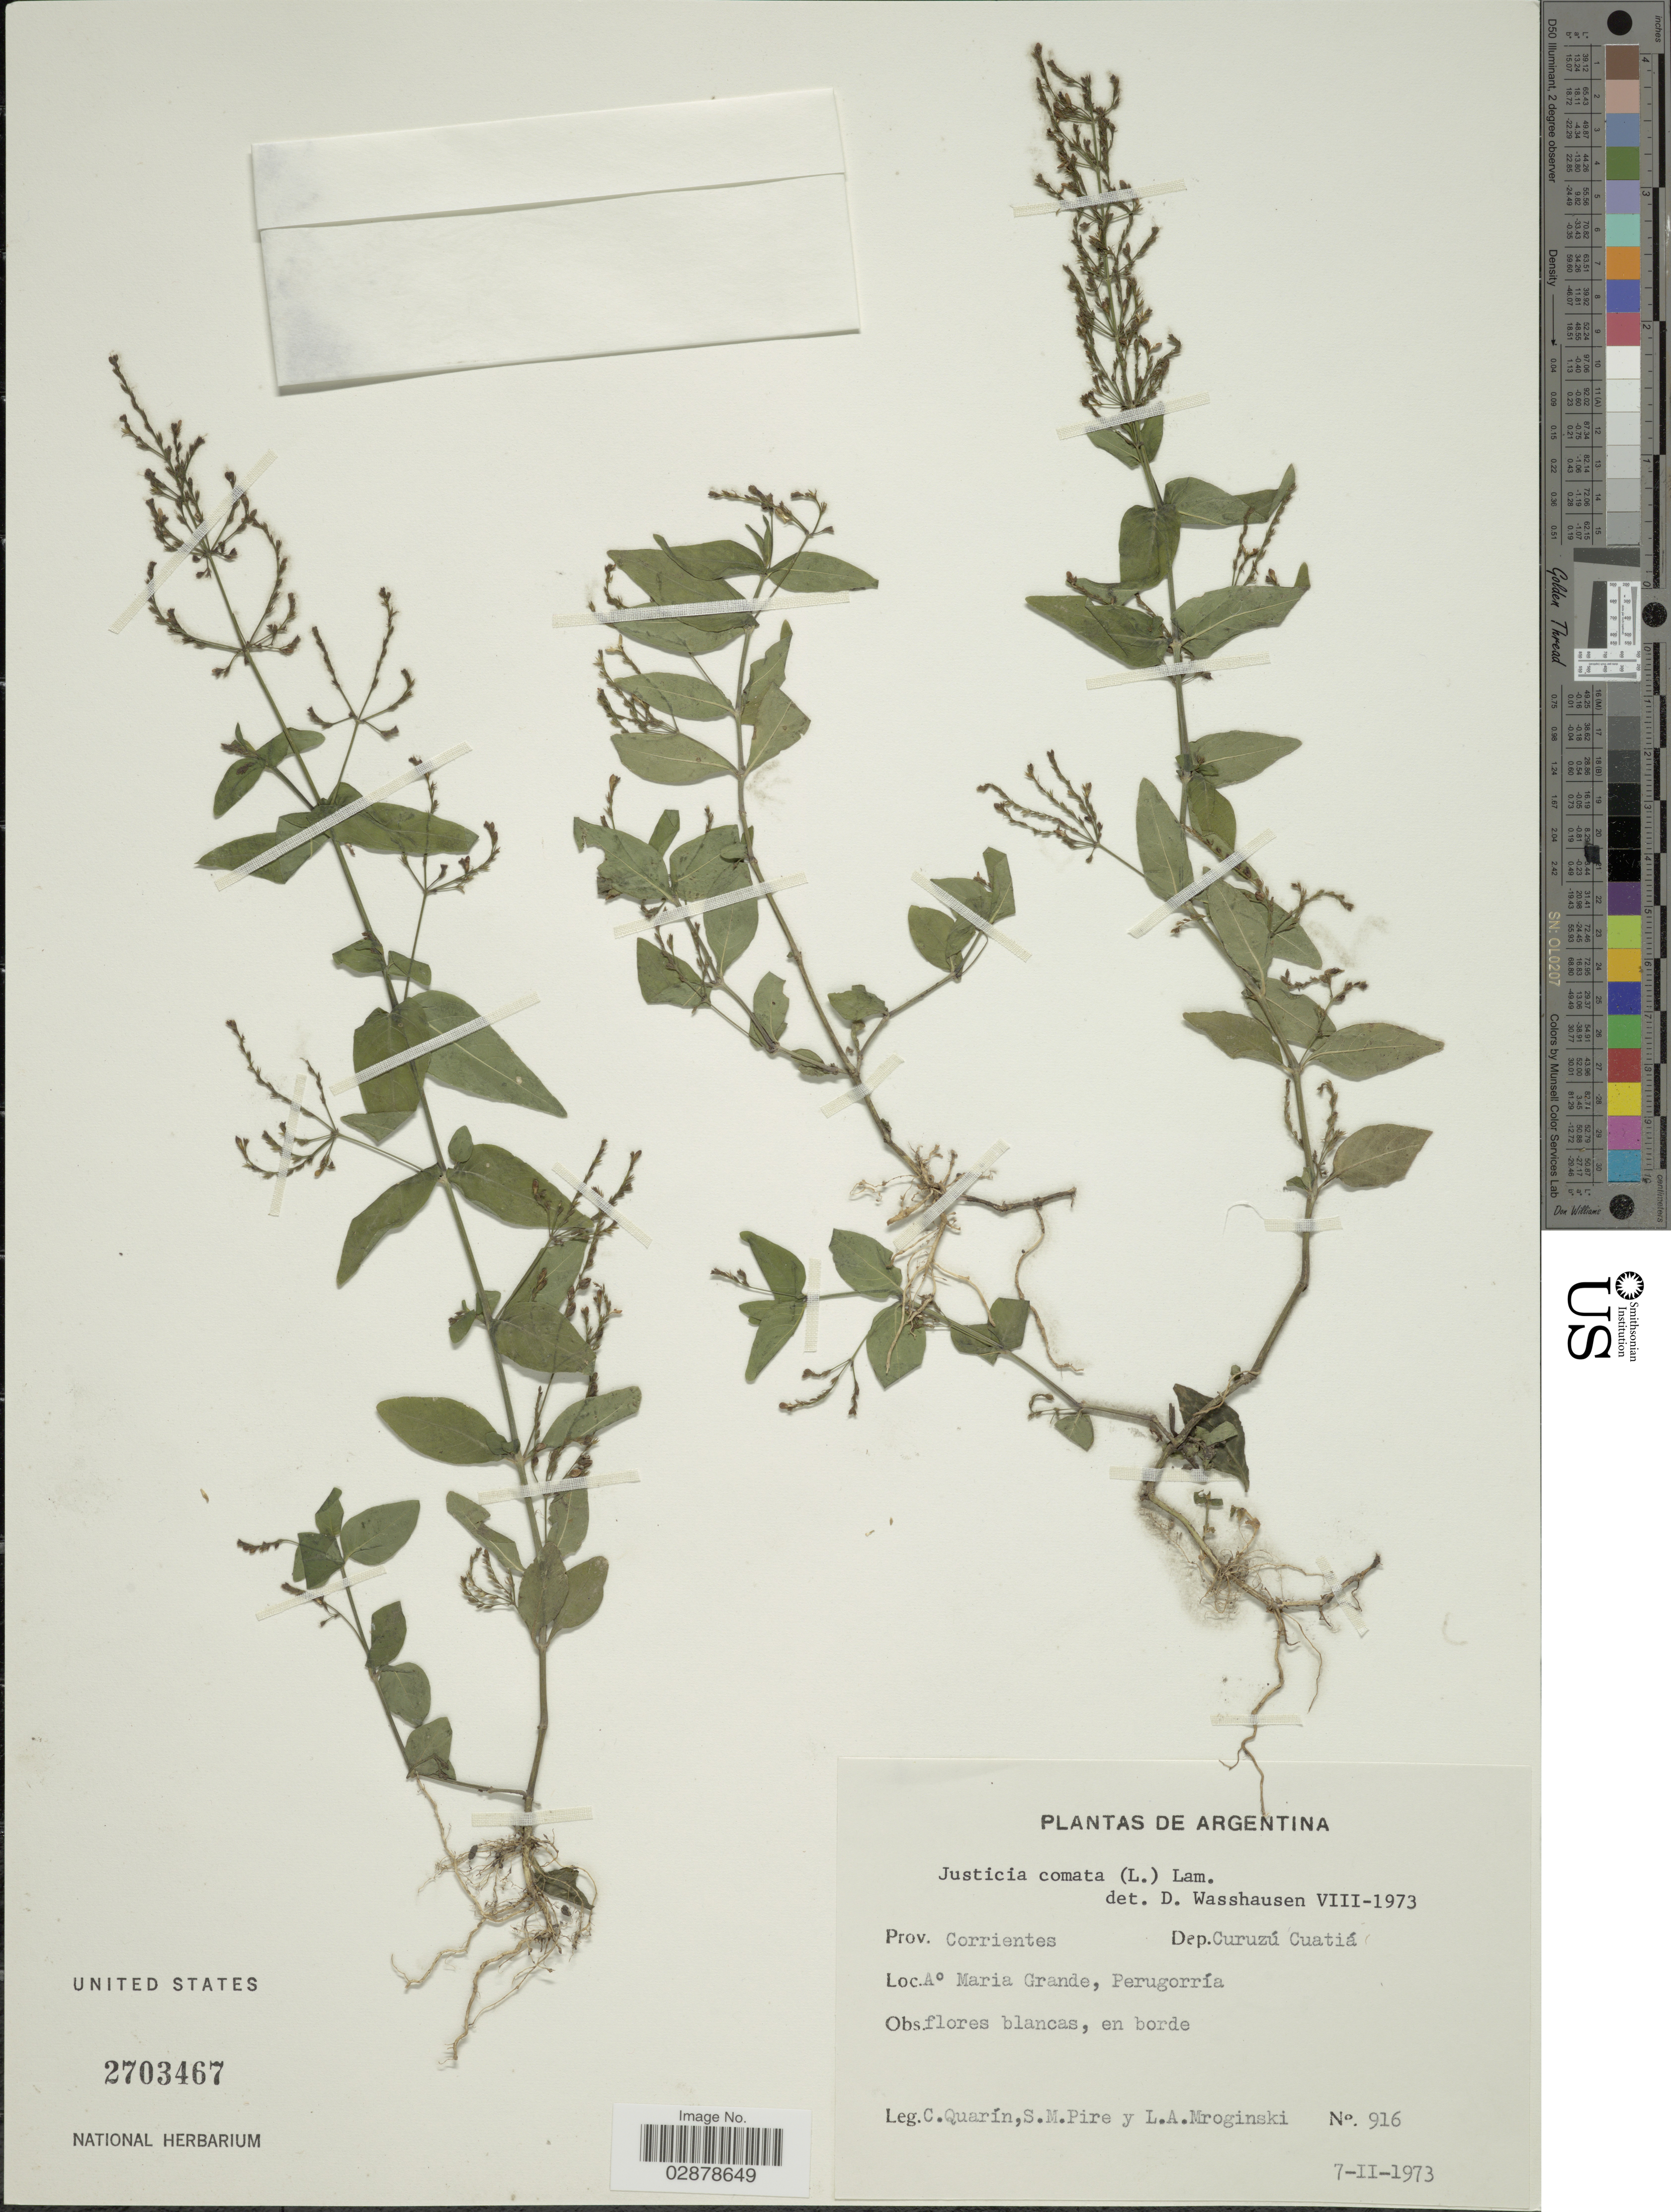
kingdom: Plantae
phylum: Tracheophyta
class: Magnoliopsida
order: Lamiales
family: Acanthaceae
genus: Justicia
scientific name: Justicia comata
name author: (L.) Lam.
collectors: C. Quarín, S. Pire & L. Mroginski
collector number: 916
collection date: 1973-02-07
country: Argentina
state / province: Corrientes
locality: Dep. Curuzú Cuatiá, A° Maria Grande, Perugorría.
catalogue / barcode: US 2703467